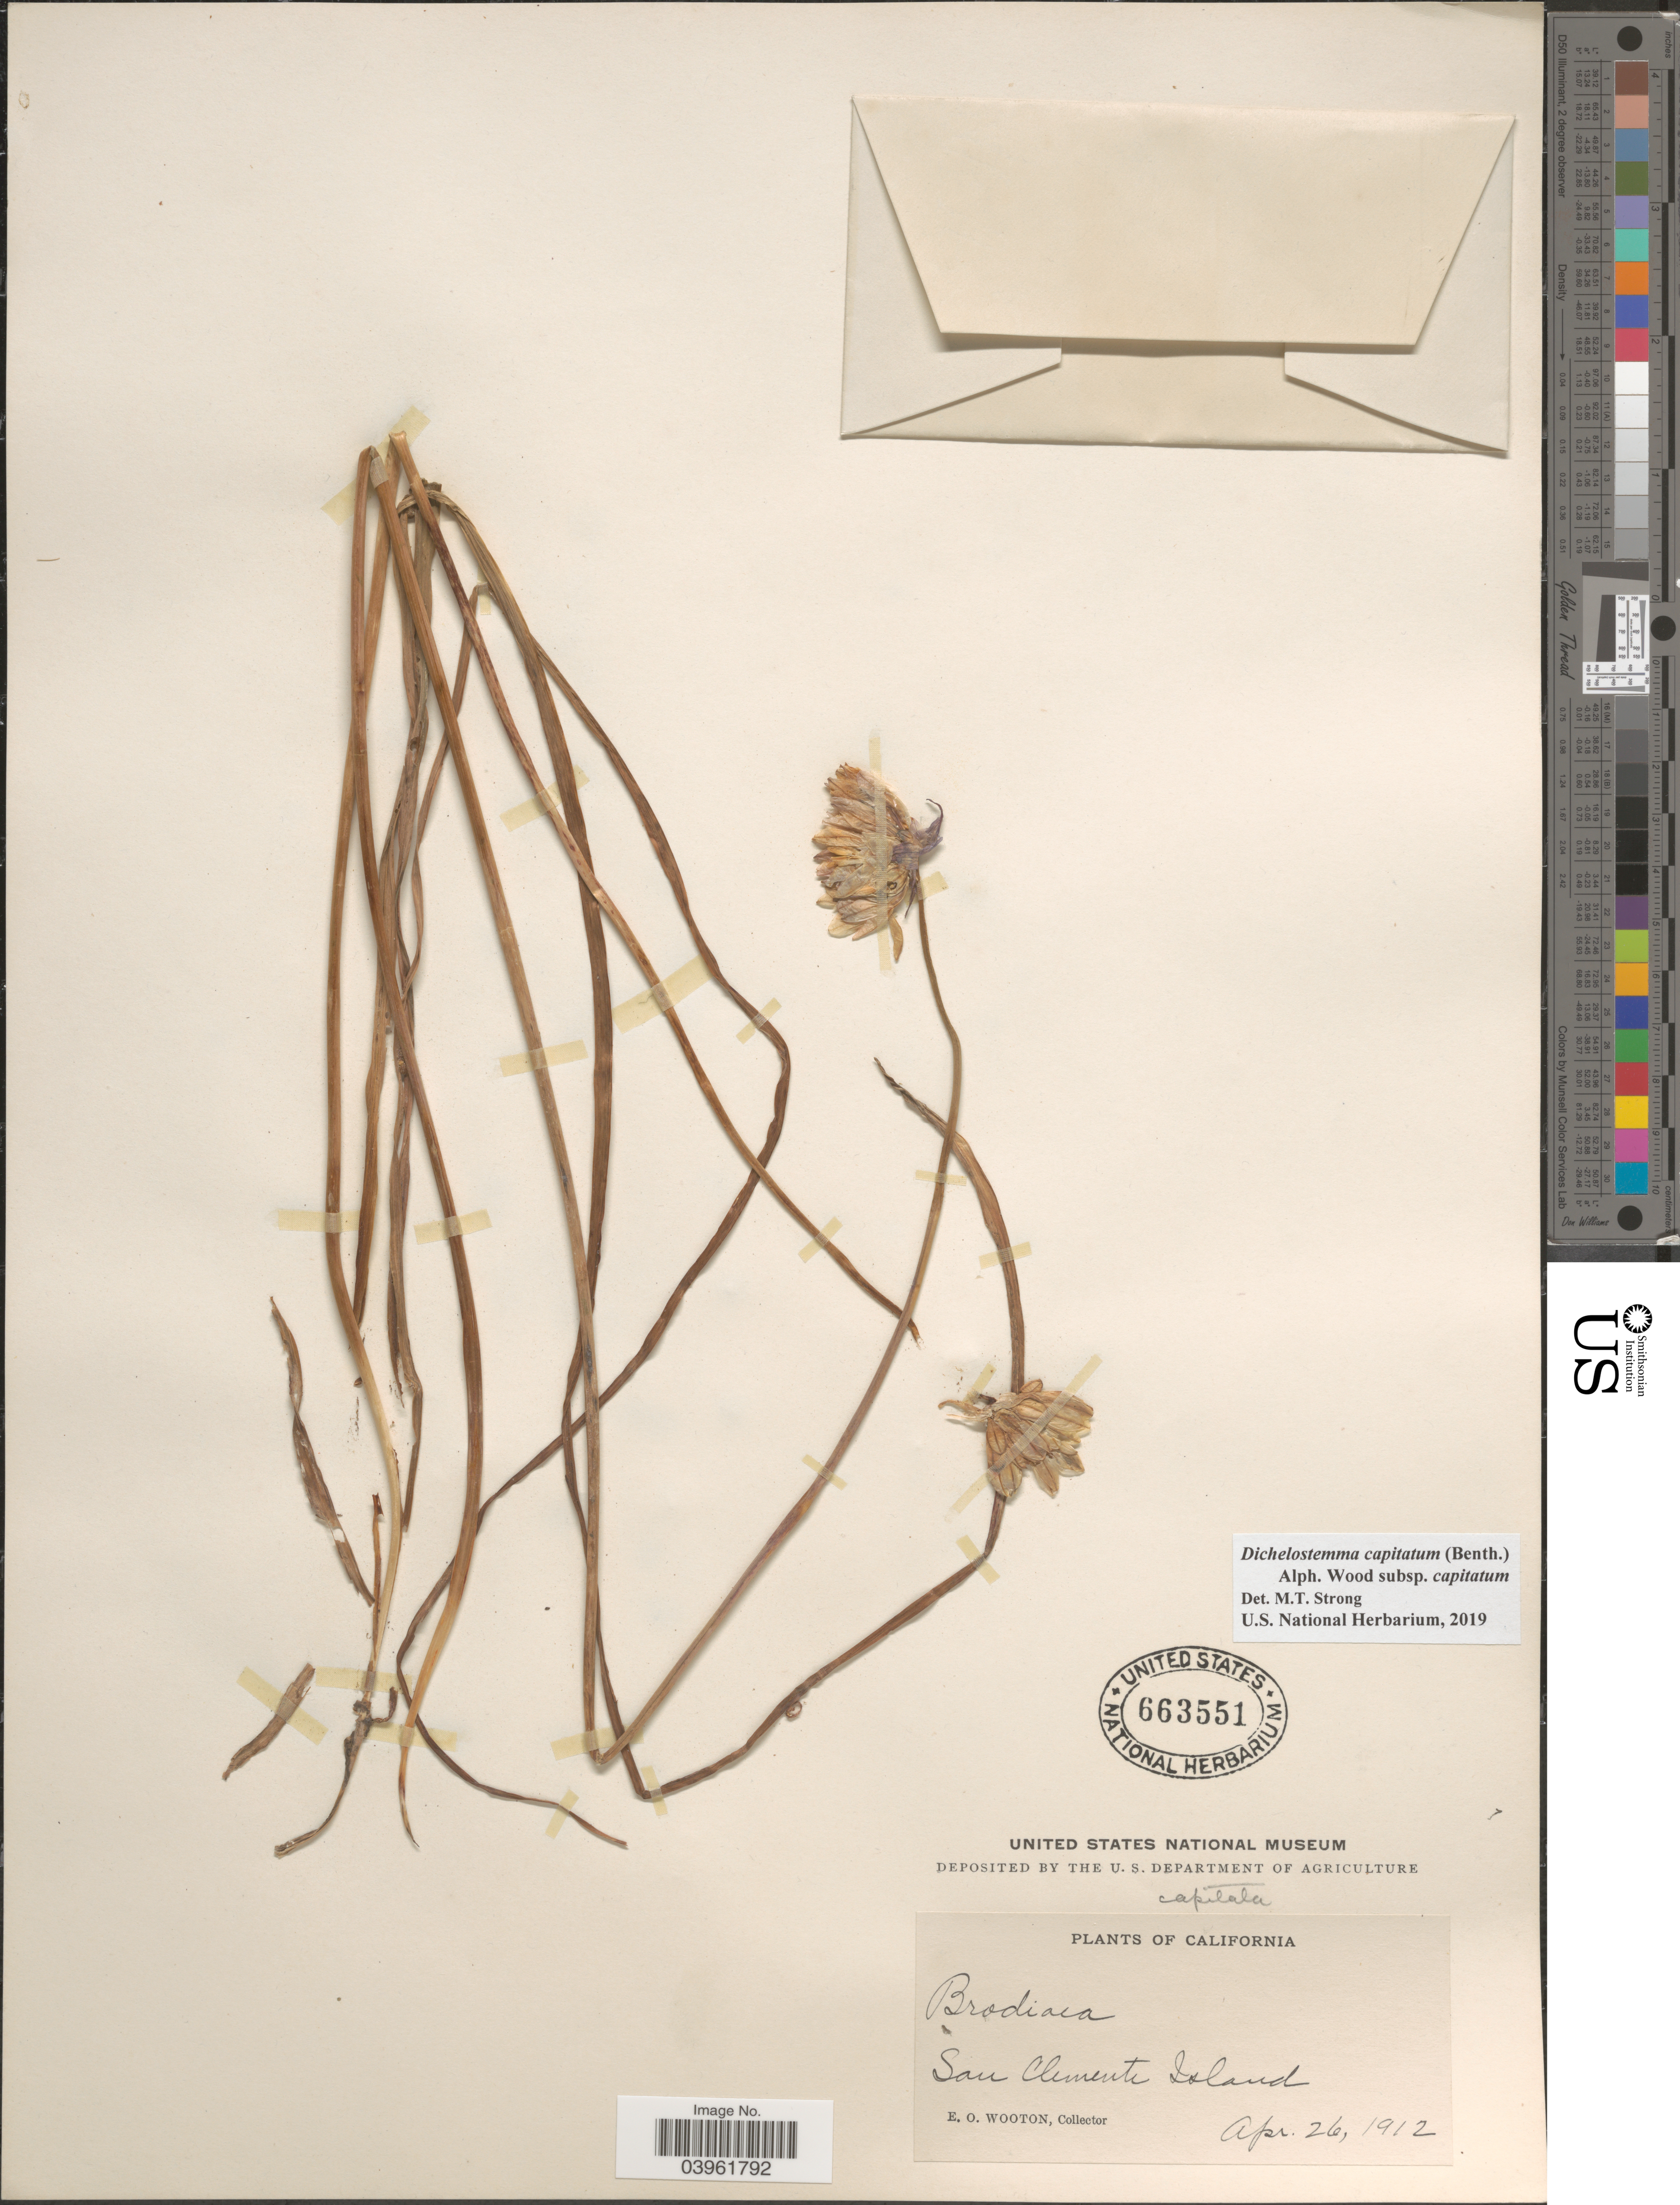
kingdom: Plantae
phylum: Tracheophyta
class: Liliopsida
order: Asparagales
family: Asparagaceae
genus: Dichelostemma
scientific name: Dichelostemma capitatum subsp. capitatum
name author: (Benth.) Alph. Wood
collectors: E. O. Wooton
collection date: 1912-04-26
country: United States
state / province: California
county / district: Los Angeles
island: San Clemente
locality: San Clemente Island.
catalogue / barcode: US 663551